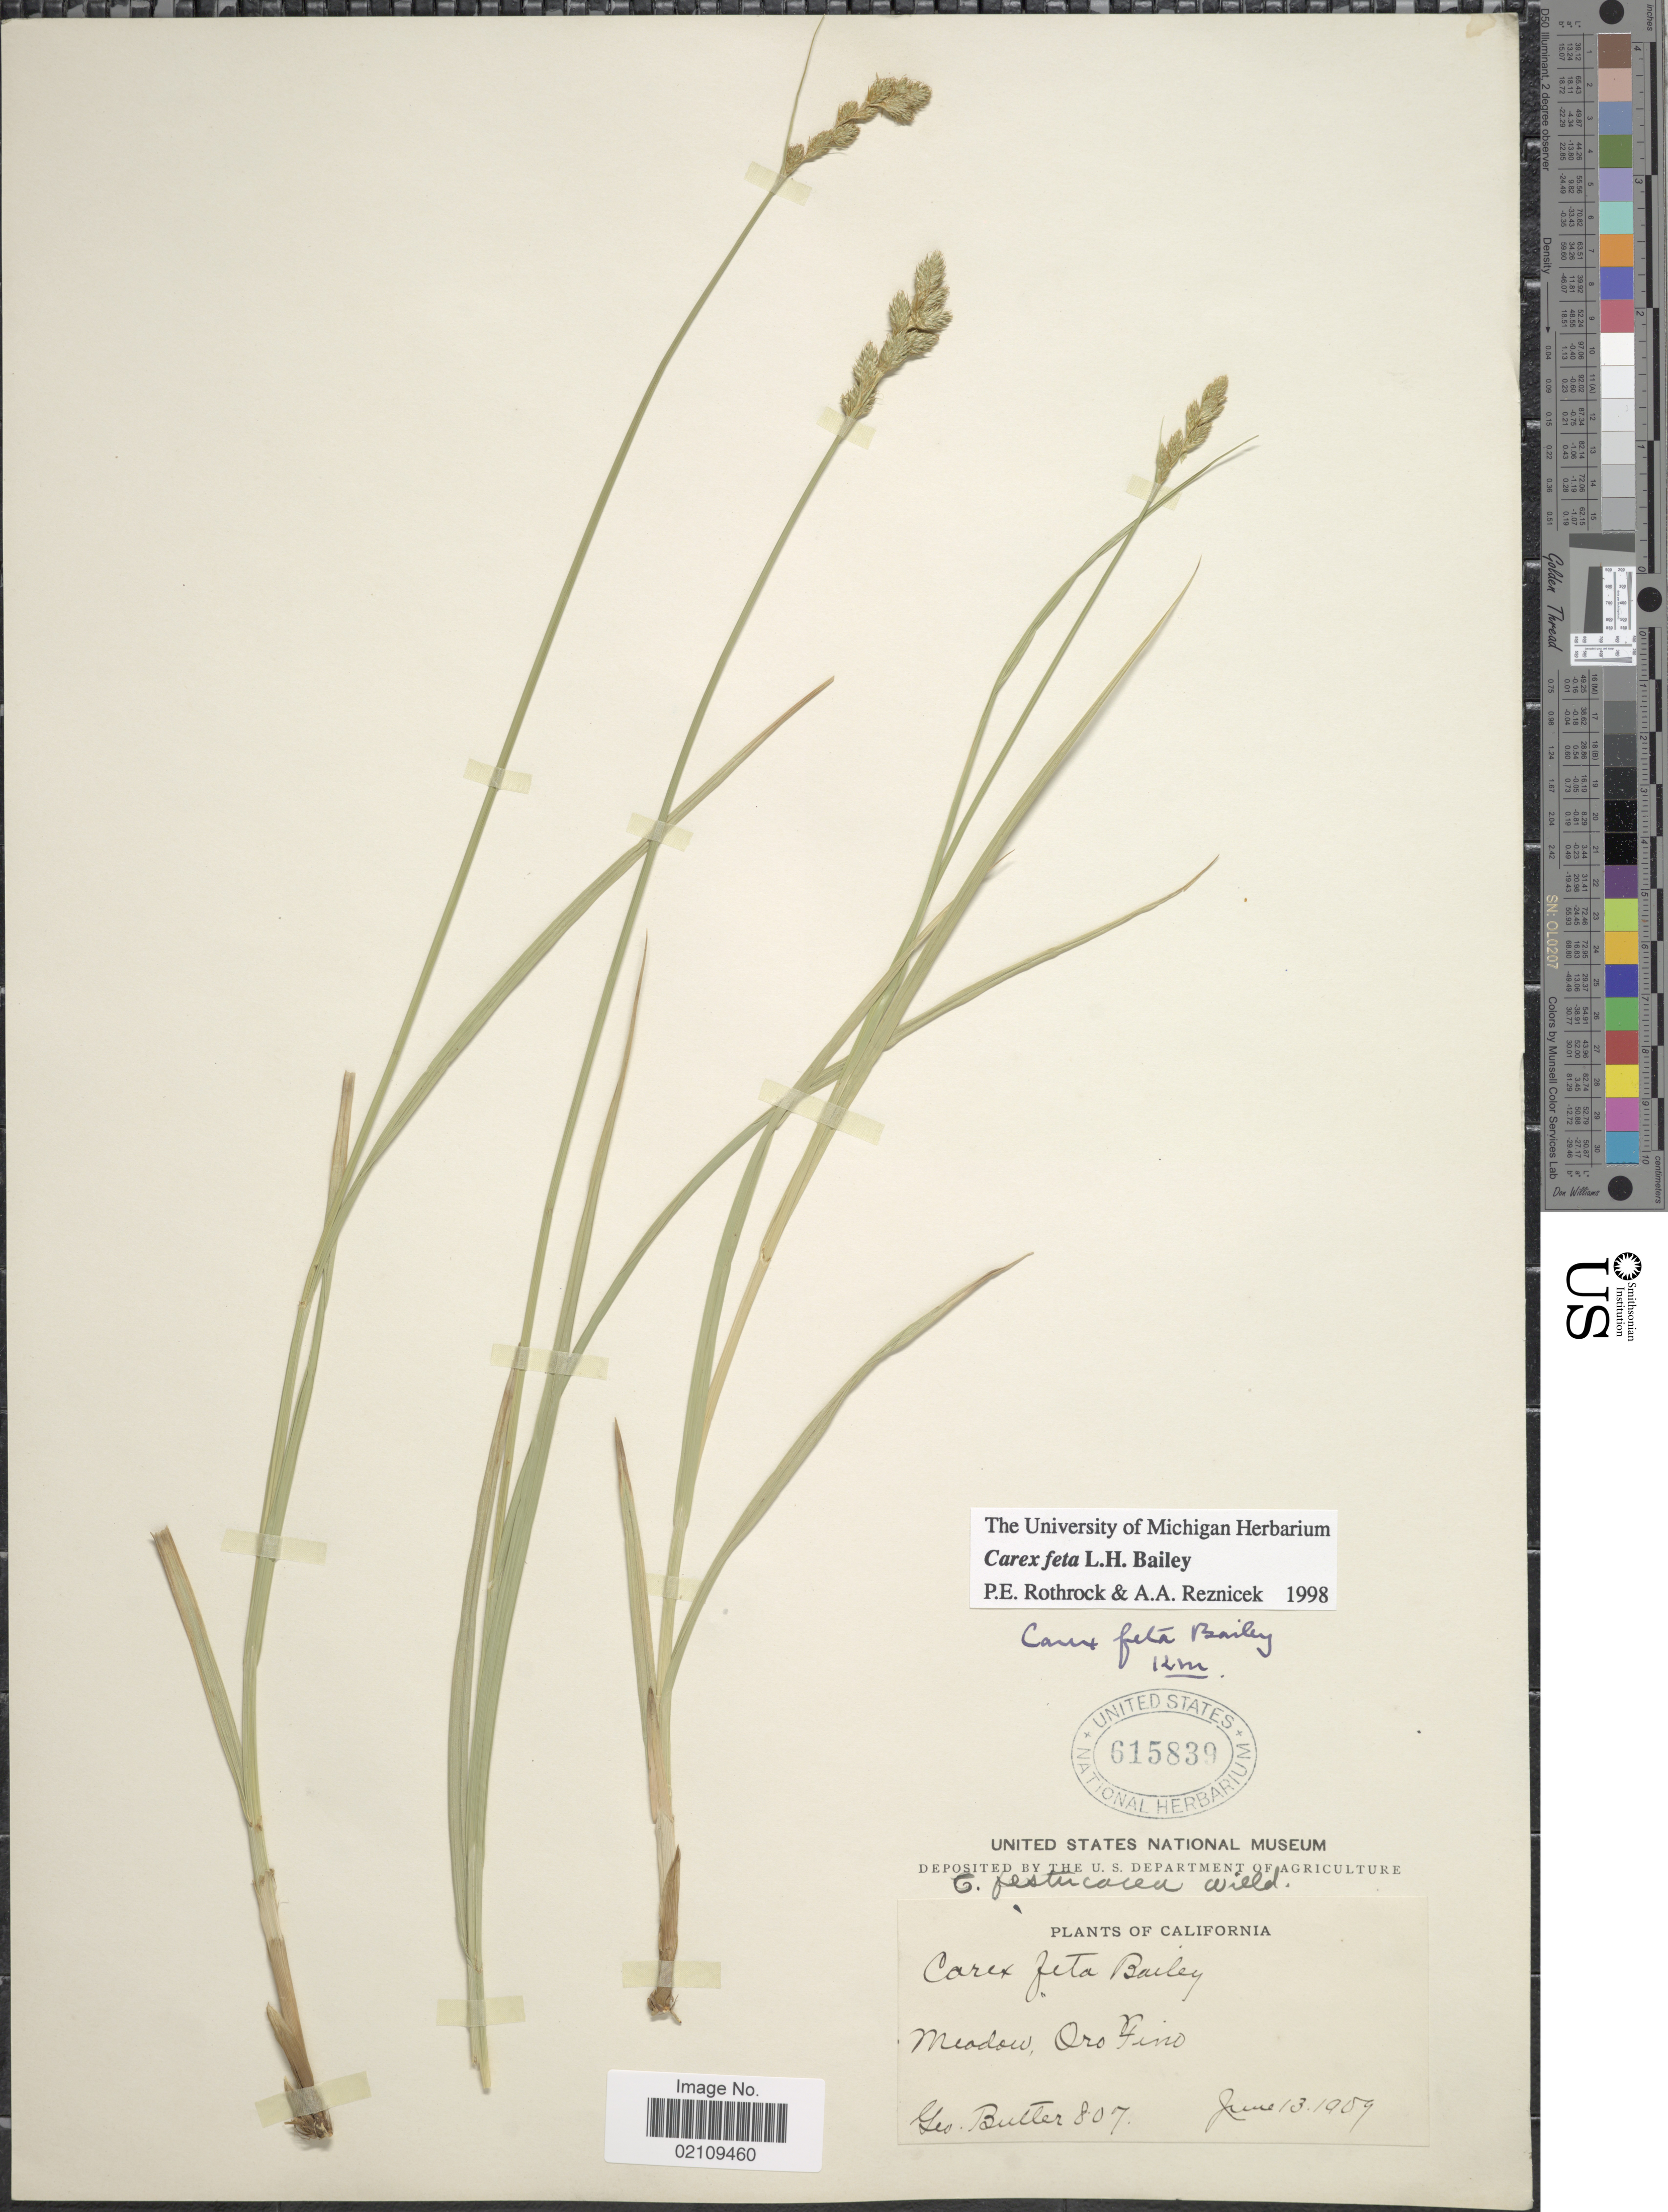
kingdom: Plantae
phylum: Tracheophyta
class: Liliopsida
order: Poales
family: Cyperaceae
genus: Carex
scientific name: Carex feta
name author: L.H. Bailey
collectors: G. D. Butler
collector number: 807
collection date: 1909-06-13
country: United States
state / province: California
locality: Meadow, Oro Fino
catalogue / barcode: US 615839